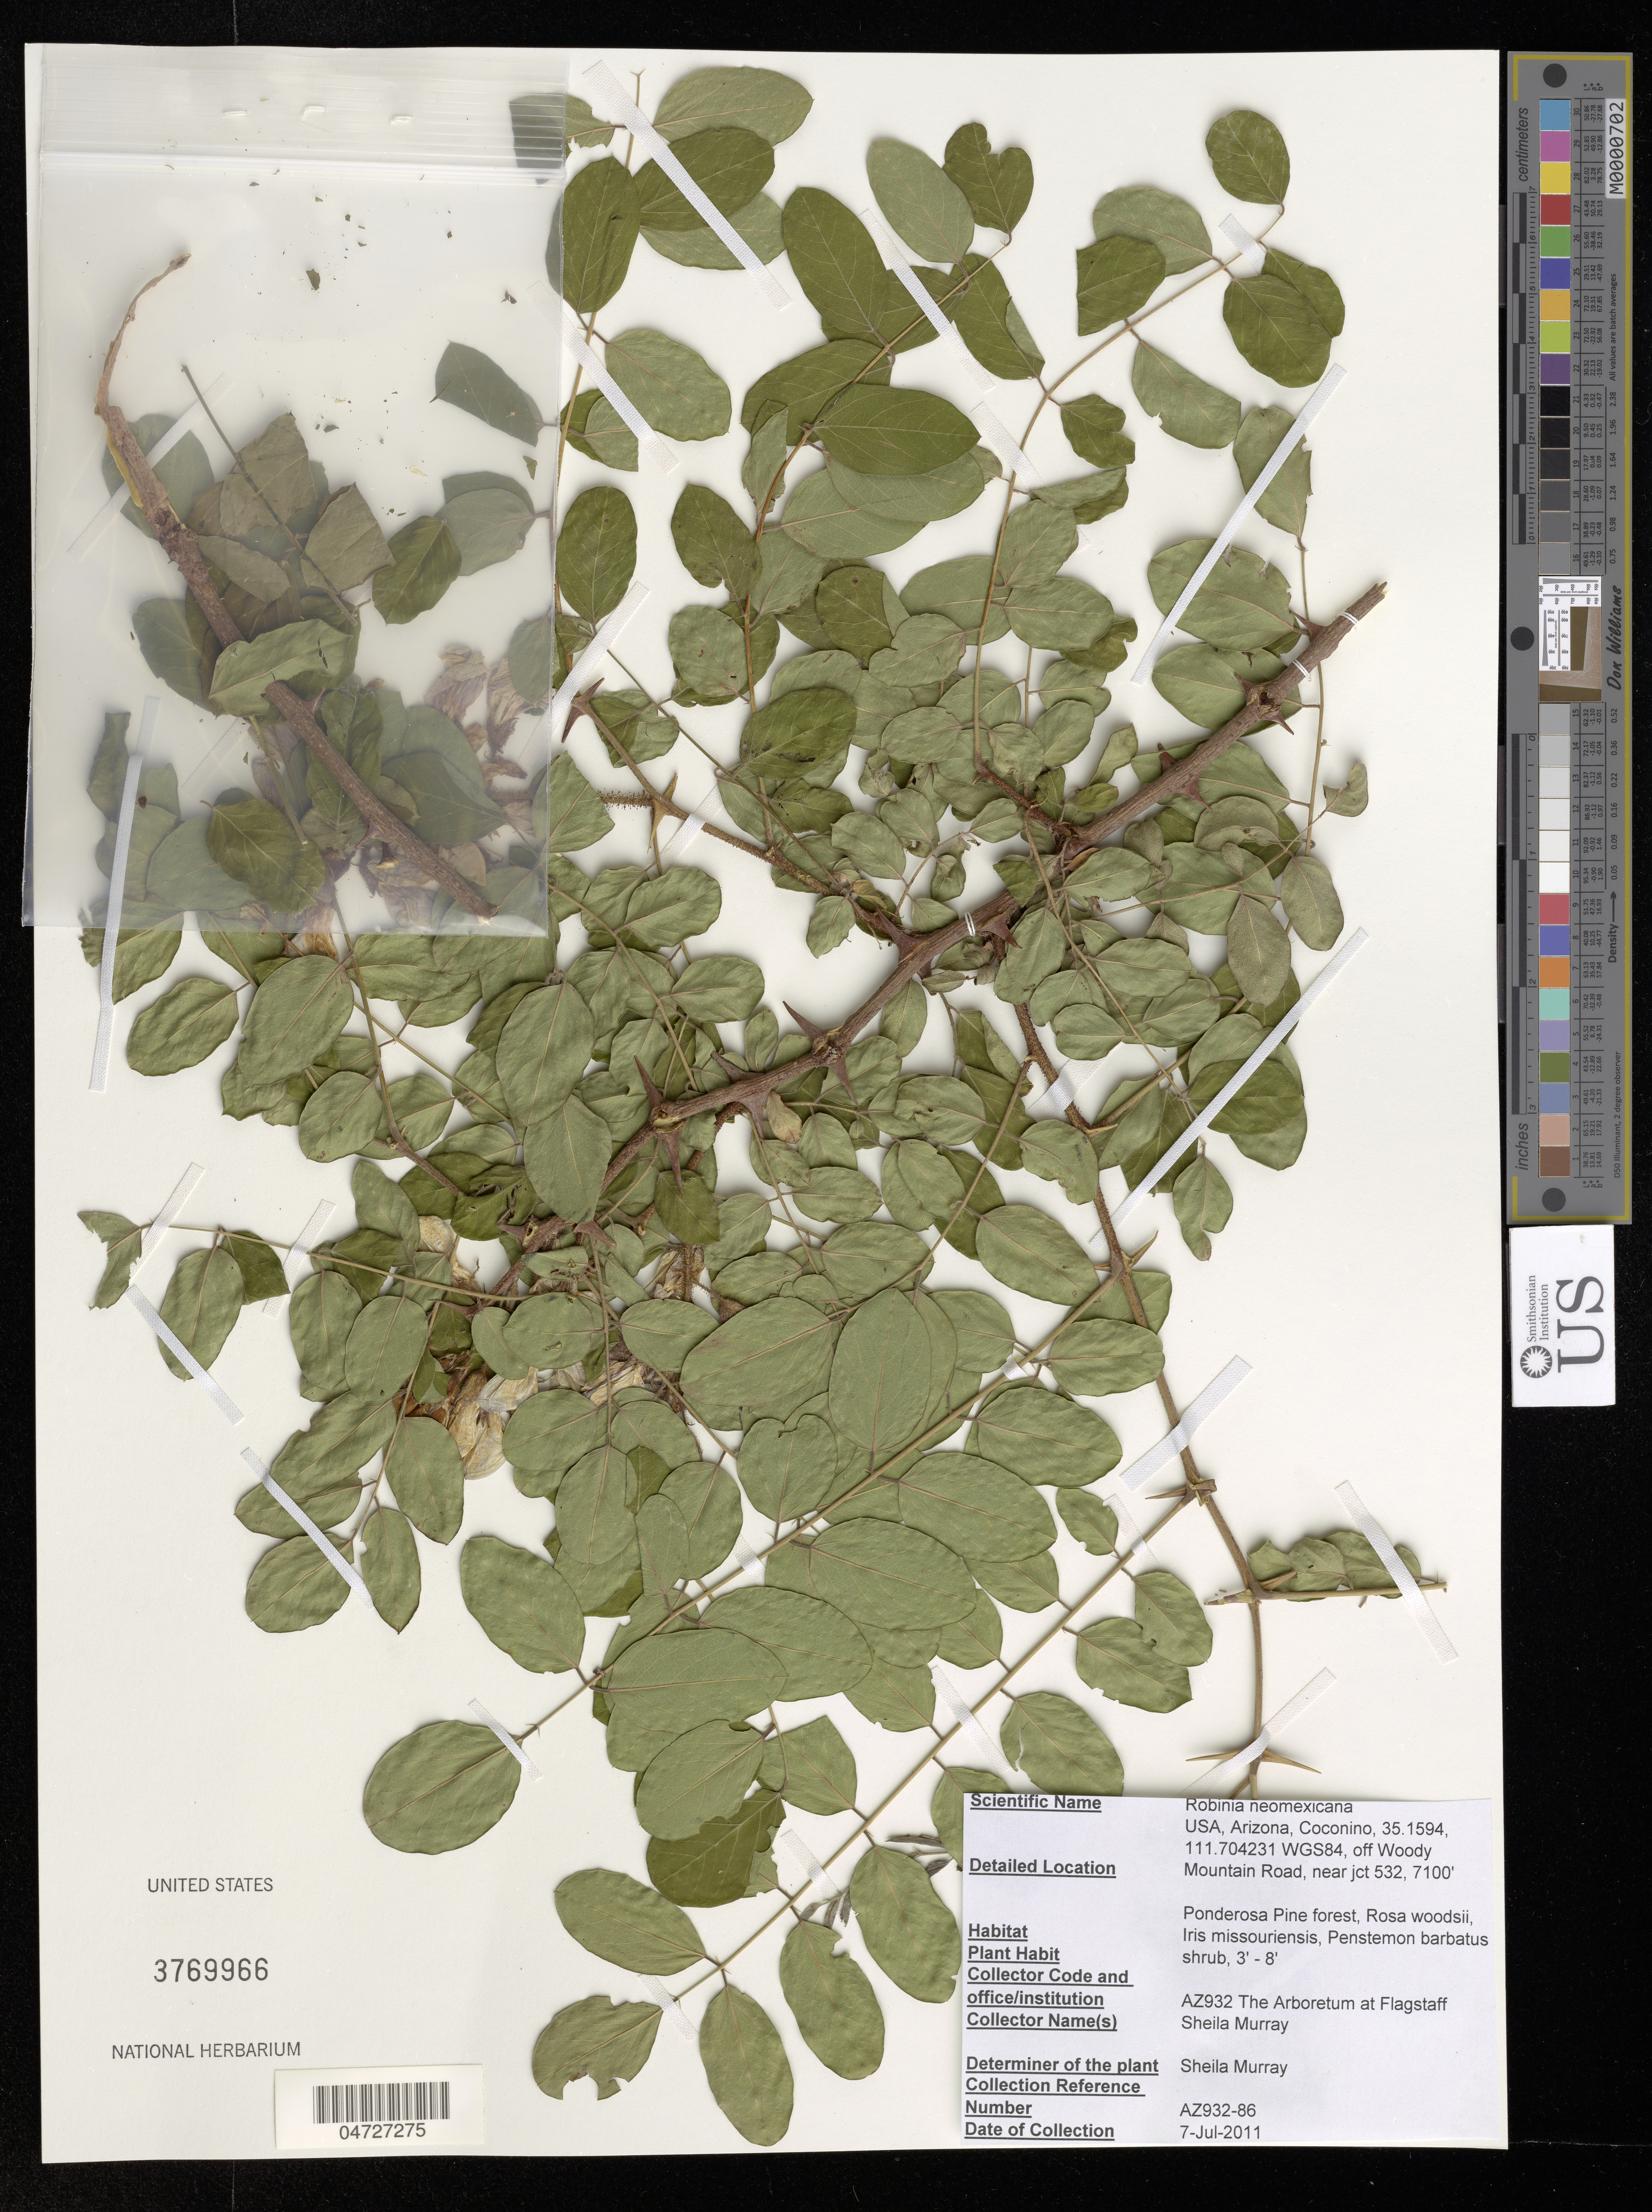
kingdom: Plantae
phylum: Tracheophyta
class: Magnoliopsida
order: Fabales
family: Fabaceae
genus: Robinia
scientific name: Robinia neomexicana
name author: A. Gray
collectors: S. Murray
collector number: AZ932-86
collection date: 2011-07-07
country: United States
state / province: Arizona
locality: Coconino. WGS84, off Woody Mountain Road, near jct 532.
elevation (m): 2164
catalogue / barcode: US 3769966